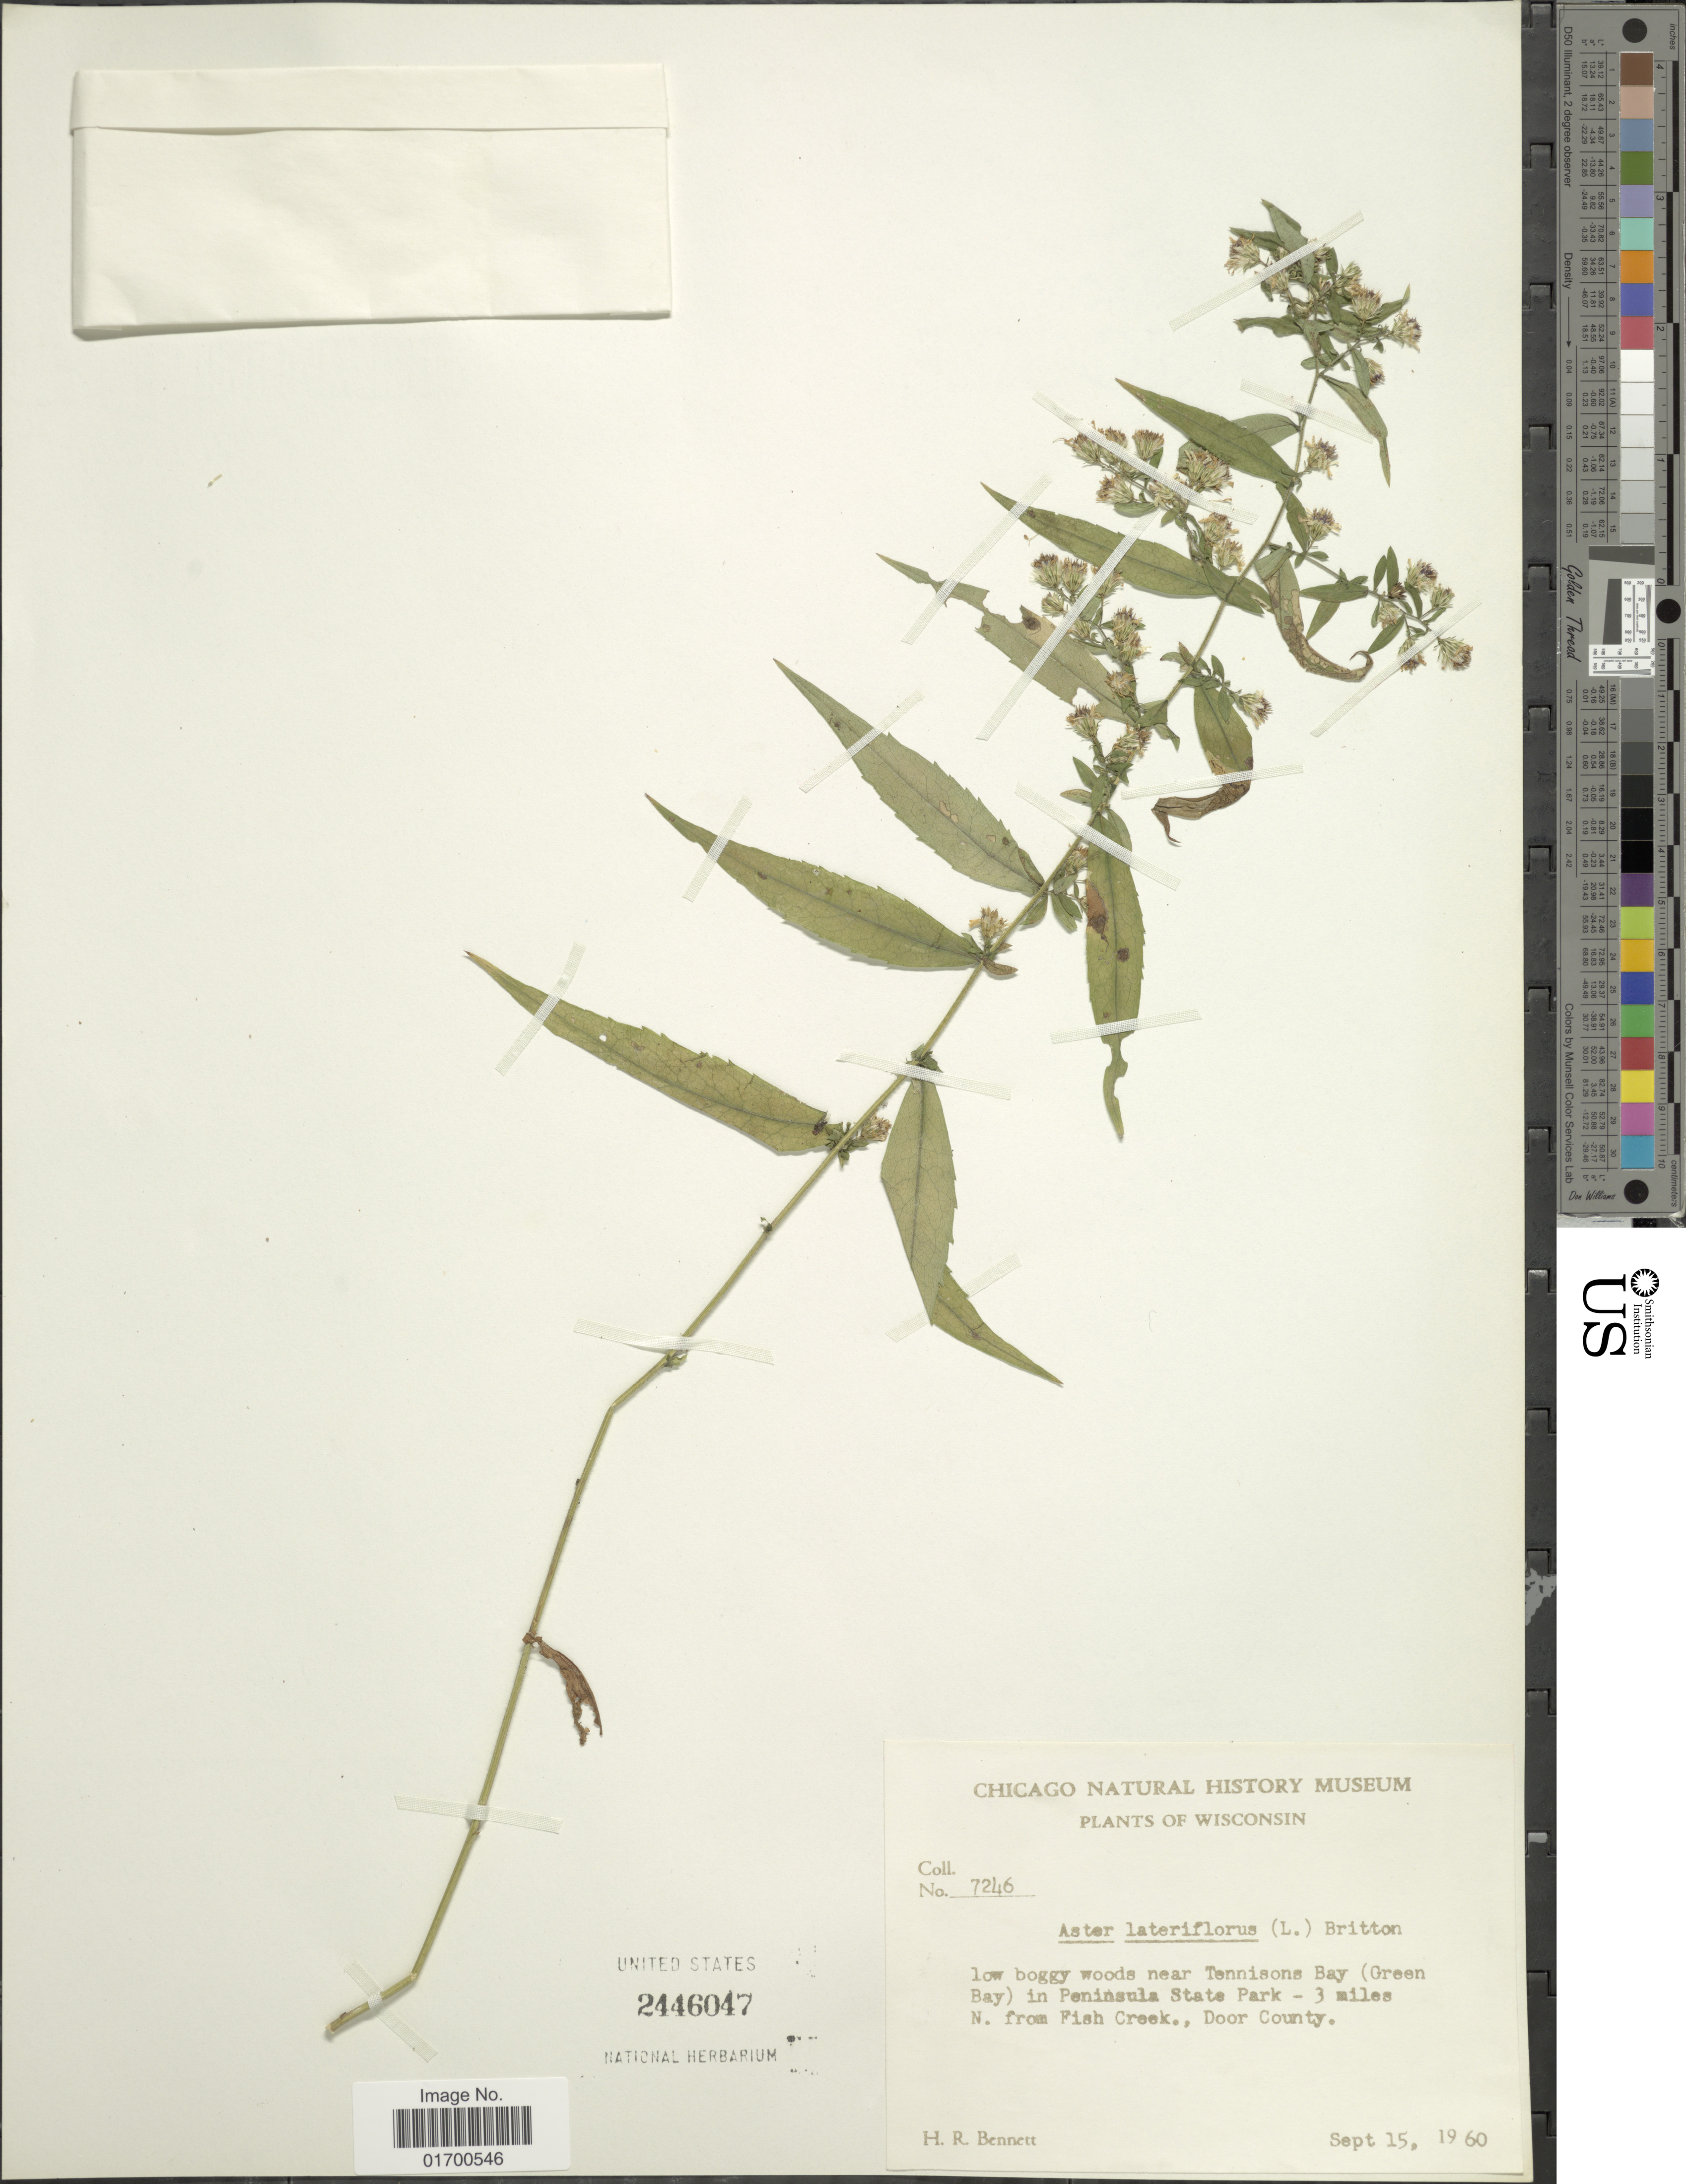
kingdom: Plantae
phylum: Tracheophyta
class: Magnoliopsida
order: Asterales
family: Asteraceae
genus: Symphyotrichum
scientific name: Symphyotrichum lateriflorum var. hirsuticaule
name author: (DC.) G.L. Nesom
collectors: H. R. Bennett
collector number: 7246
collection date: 1960-09-15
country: United States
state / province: Wisconsin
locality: Low boggy woods near Tennisons Bay (Green Bay) in Peninsula State Park - 3 miles N. from Fish Creek., Door County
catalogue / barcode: US 2446047